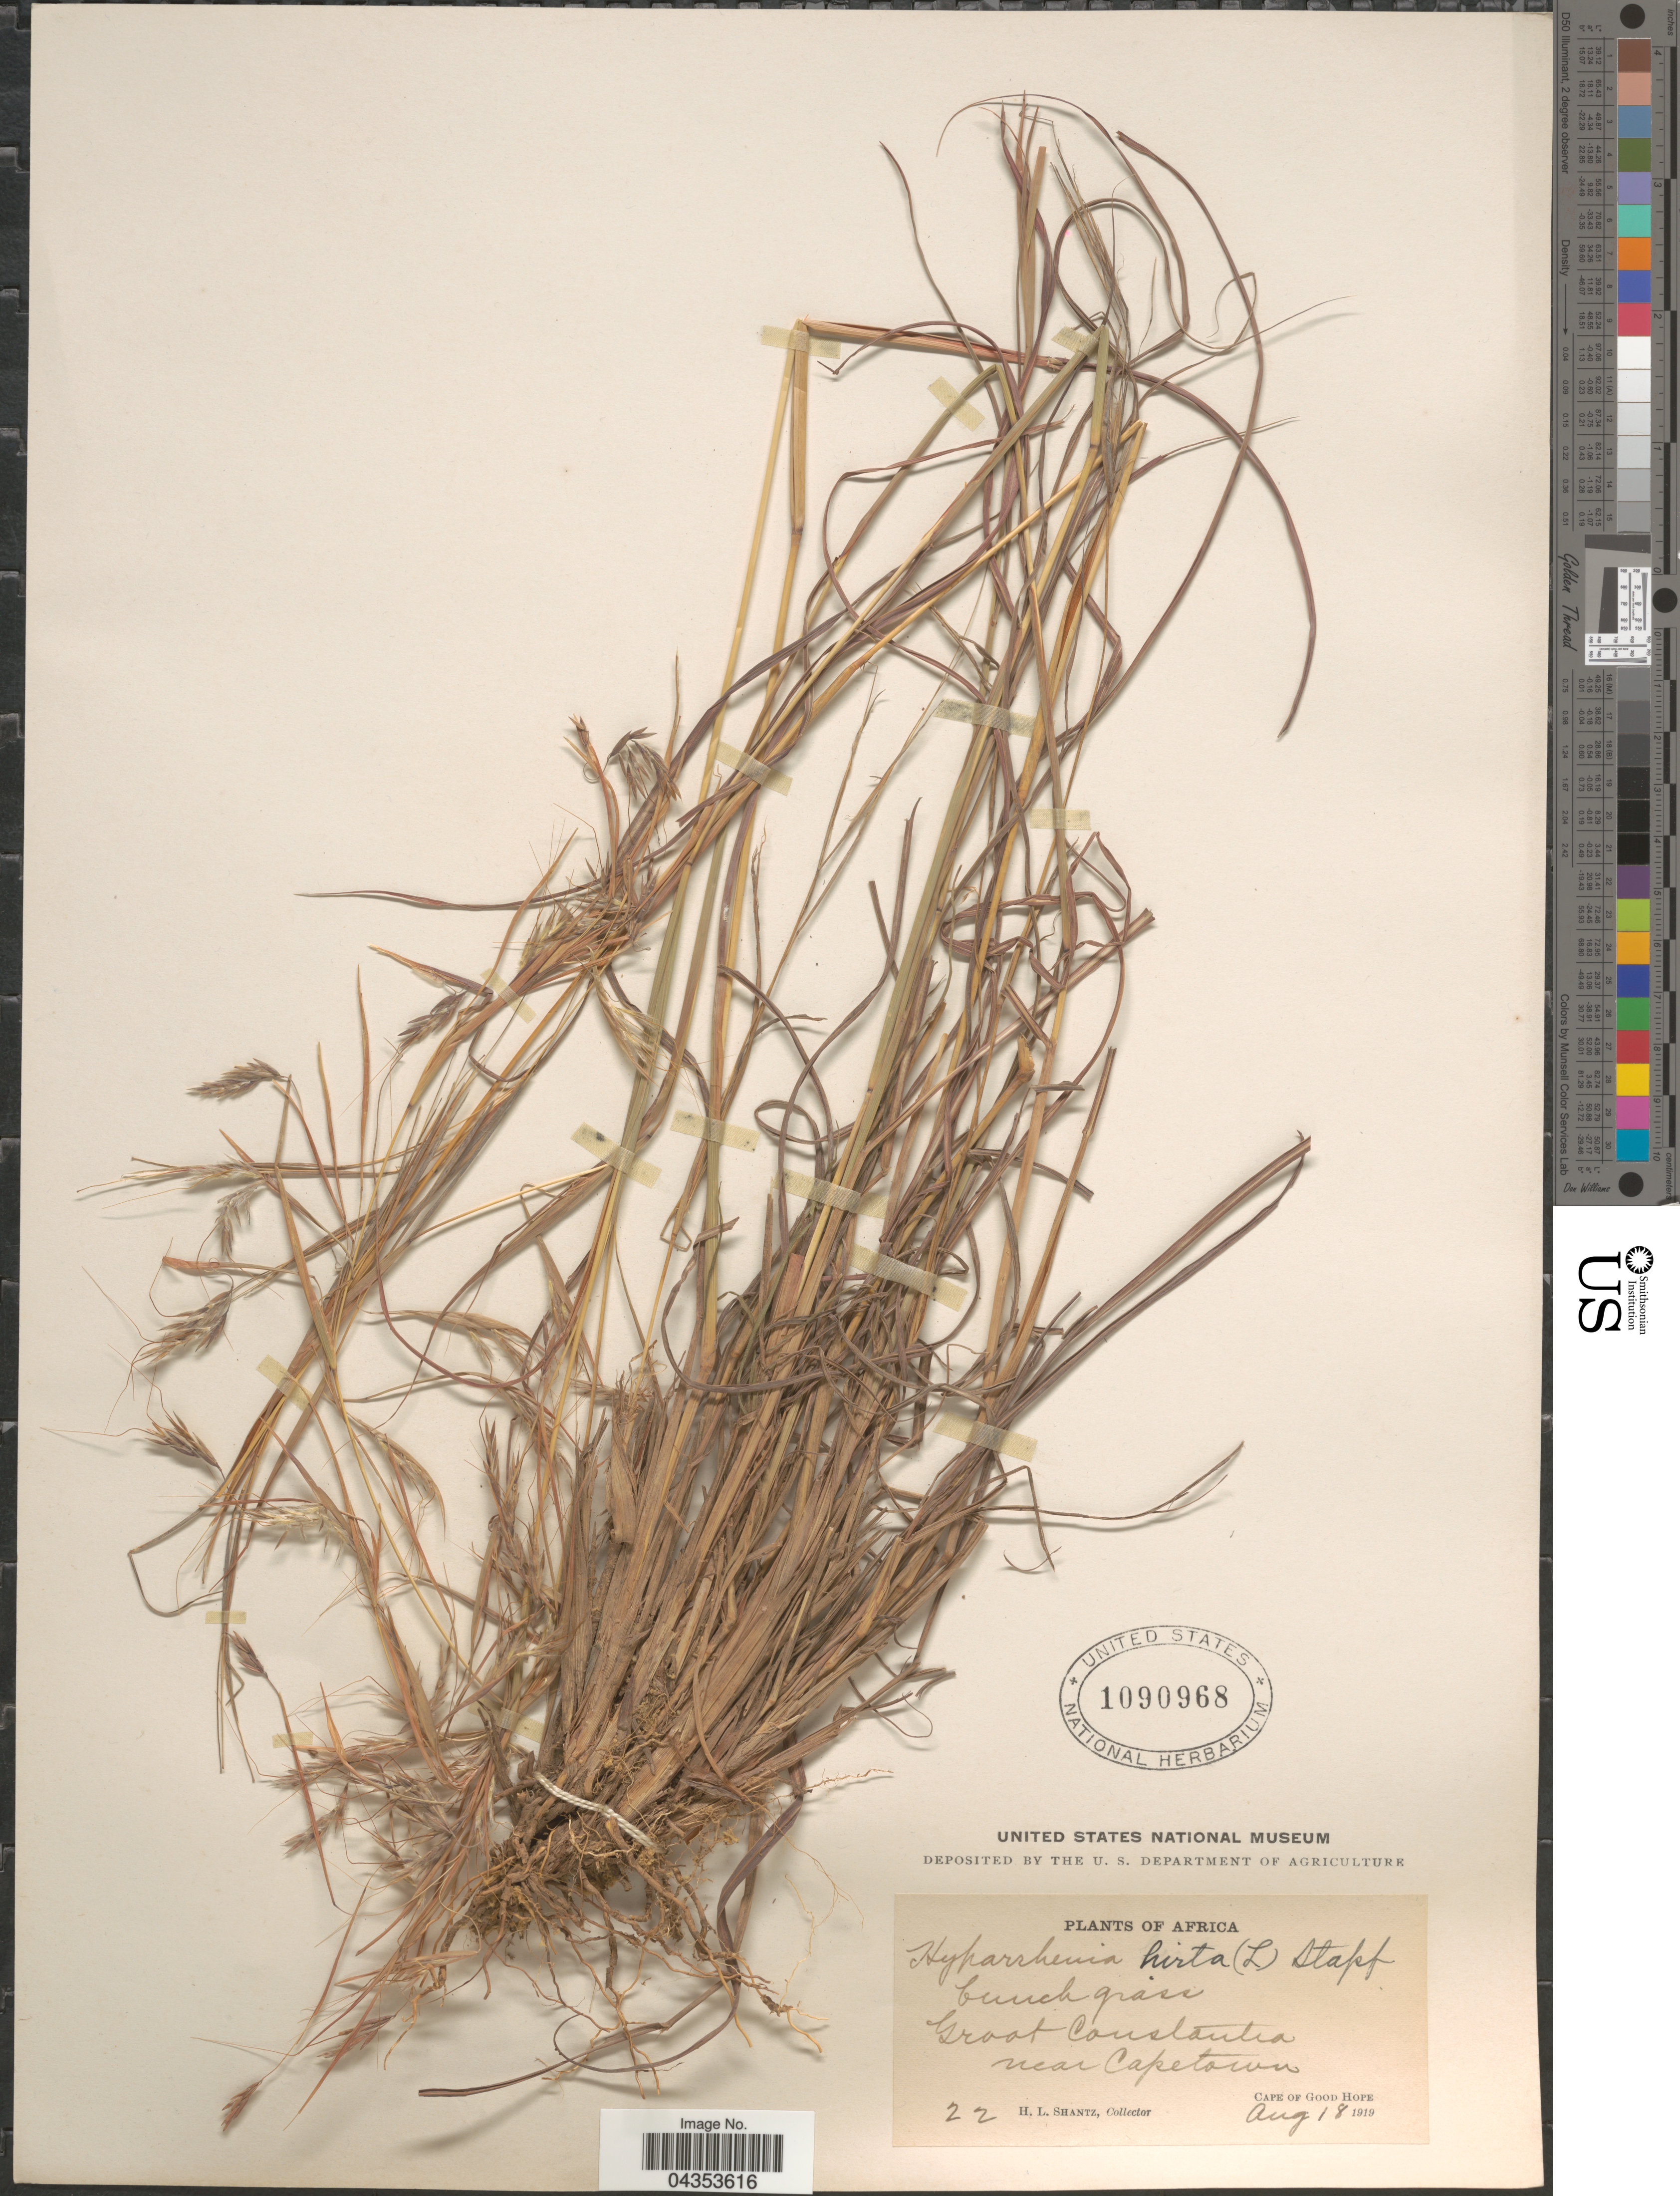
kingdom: Plantae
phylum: Tracheophyta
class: Liliopsida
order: Poales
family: Poaceae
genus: Hyparrhenia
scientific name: Hyparrhenia hirta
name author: (L.) Stapf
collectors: H. Shantz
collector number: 22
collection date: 1919-08-18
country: South Africa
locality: Africa. Groot Constantia near Capetown. Cape of Good Hope.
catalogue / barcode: US 1090968